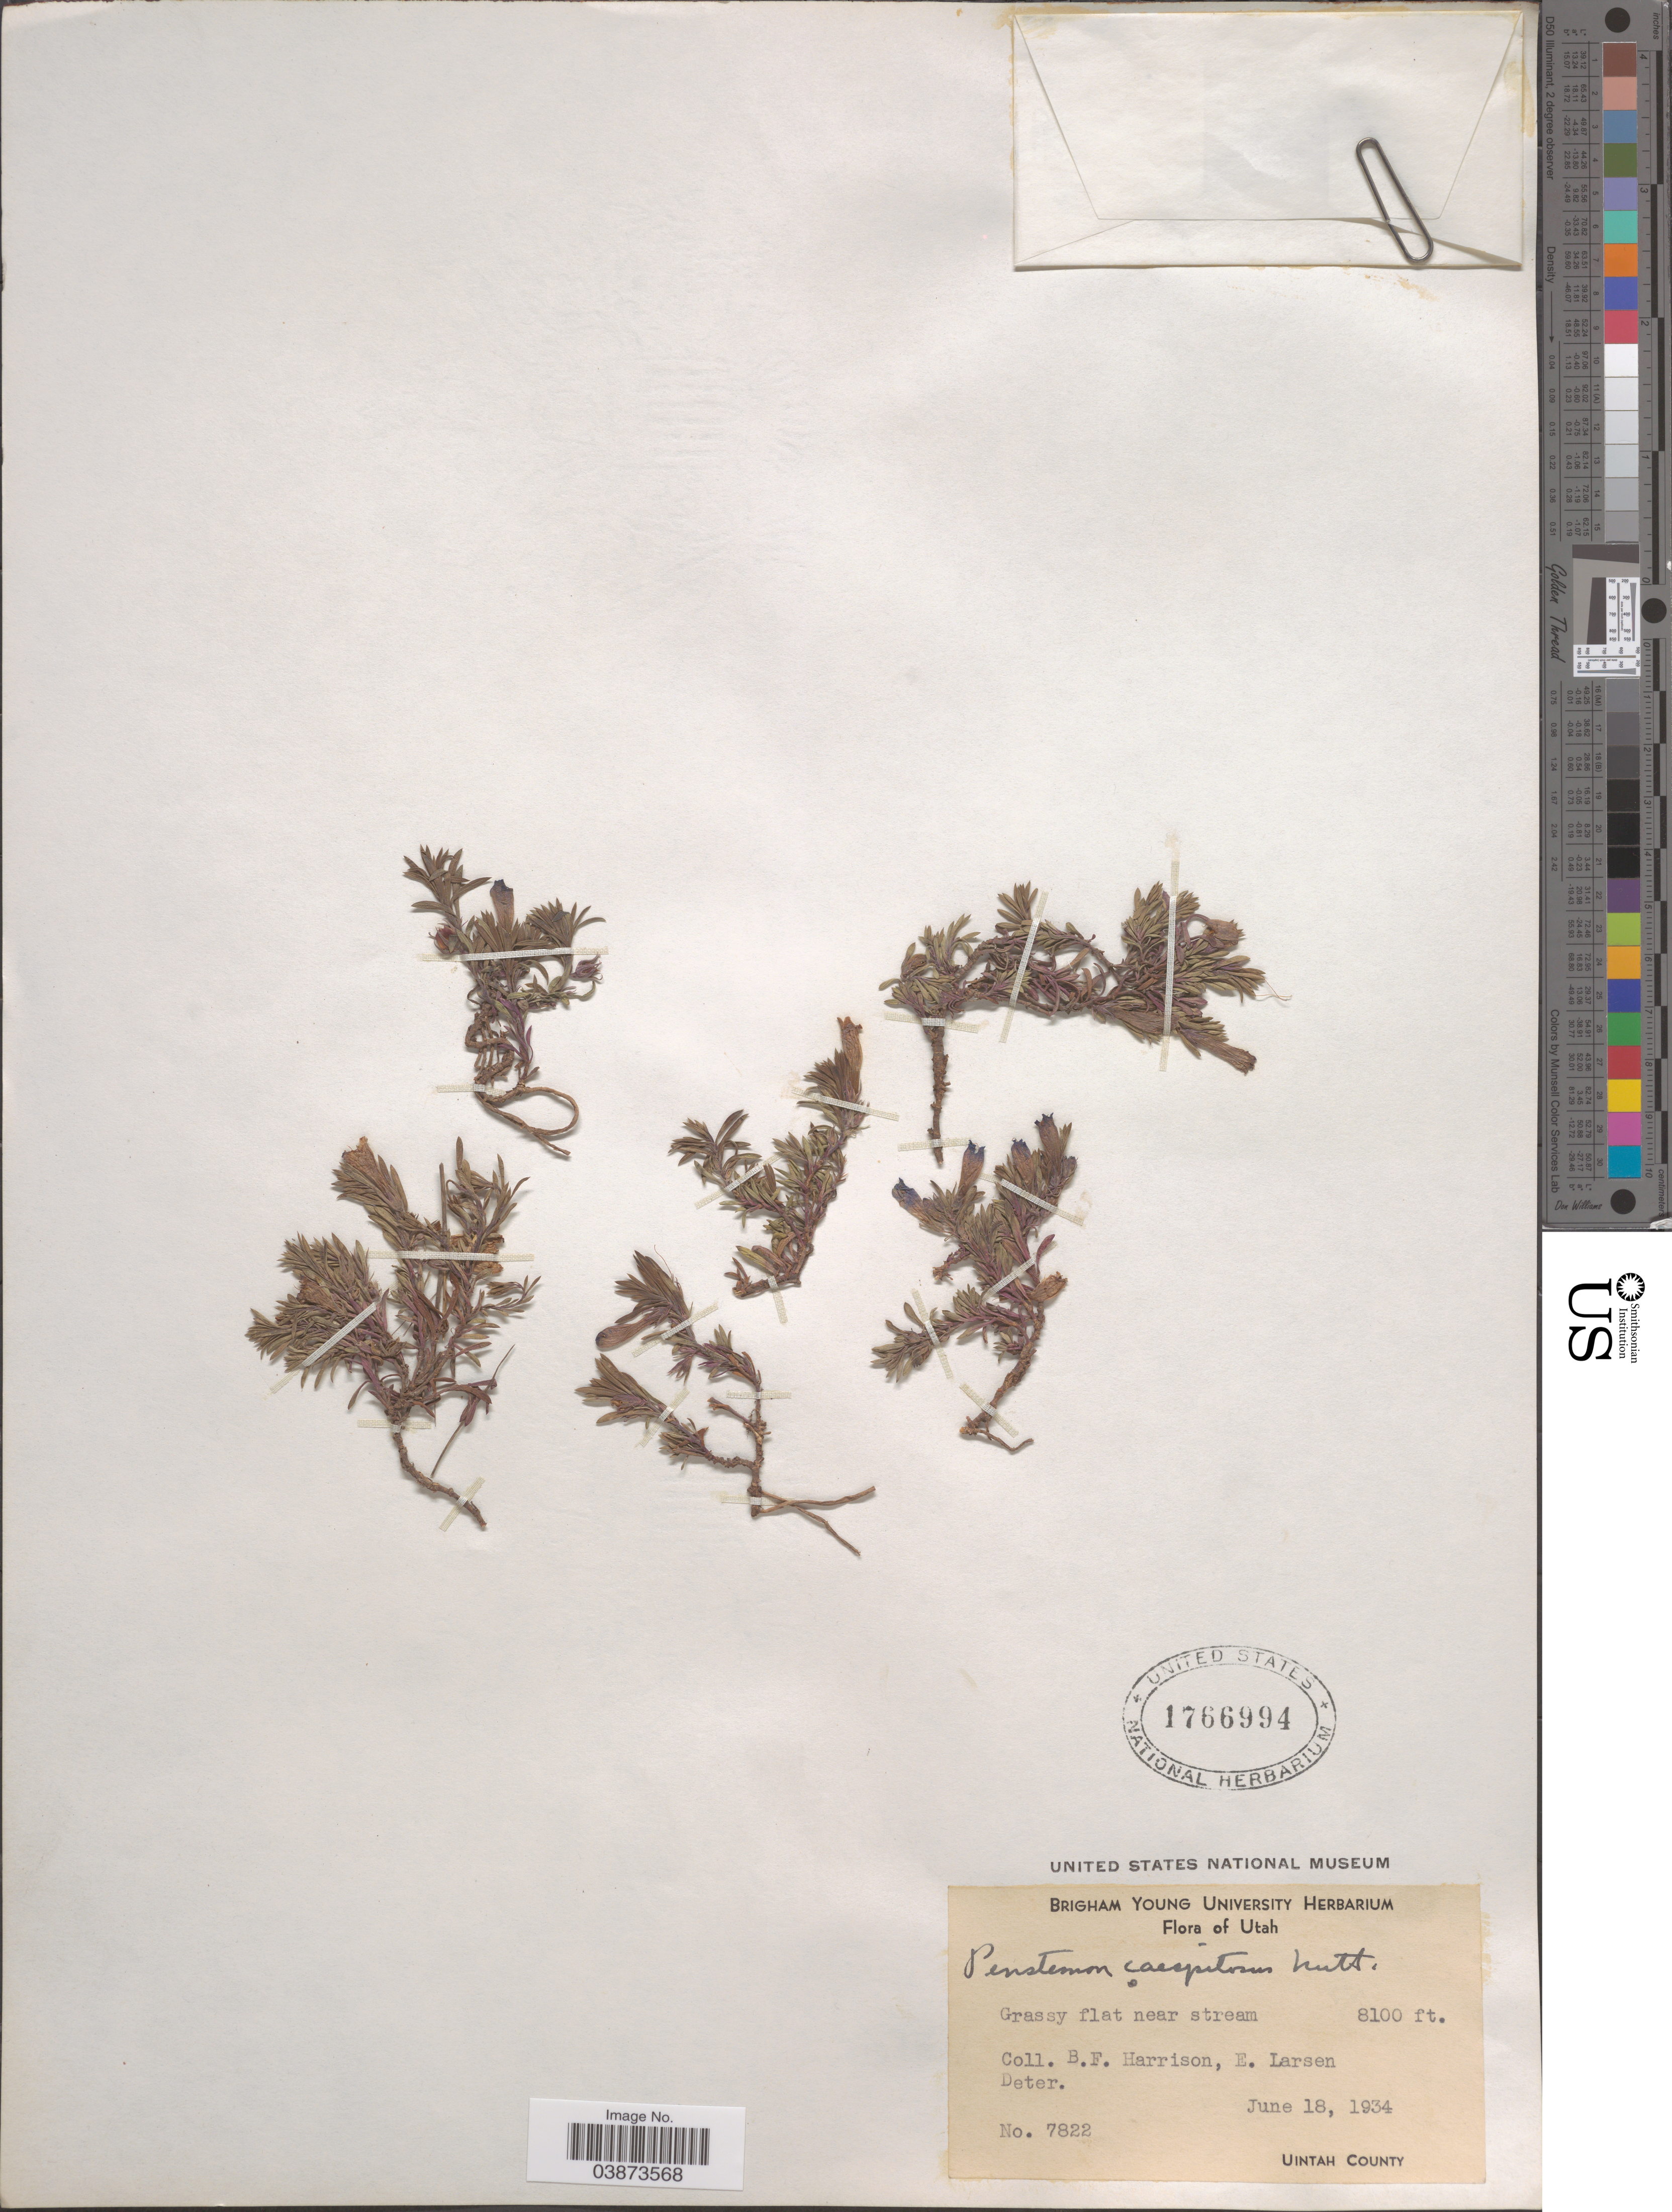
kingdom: Plantae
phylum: Tracheophyta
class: Magnoliopsida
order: Lamiales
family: Plantaginaceae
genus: Penstemon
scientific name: Penstemon caespitosus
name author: Nutt. ex A. Gray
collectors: B. F. Harrison & E. Larsen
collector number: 782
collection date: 1934-06-18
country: United States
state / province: Utah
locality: Uintah County.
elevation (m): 2469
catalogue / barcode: US 1766994